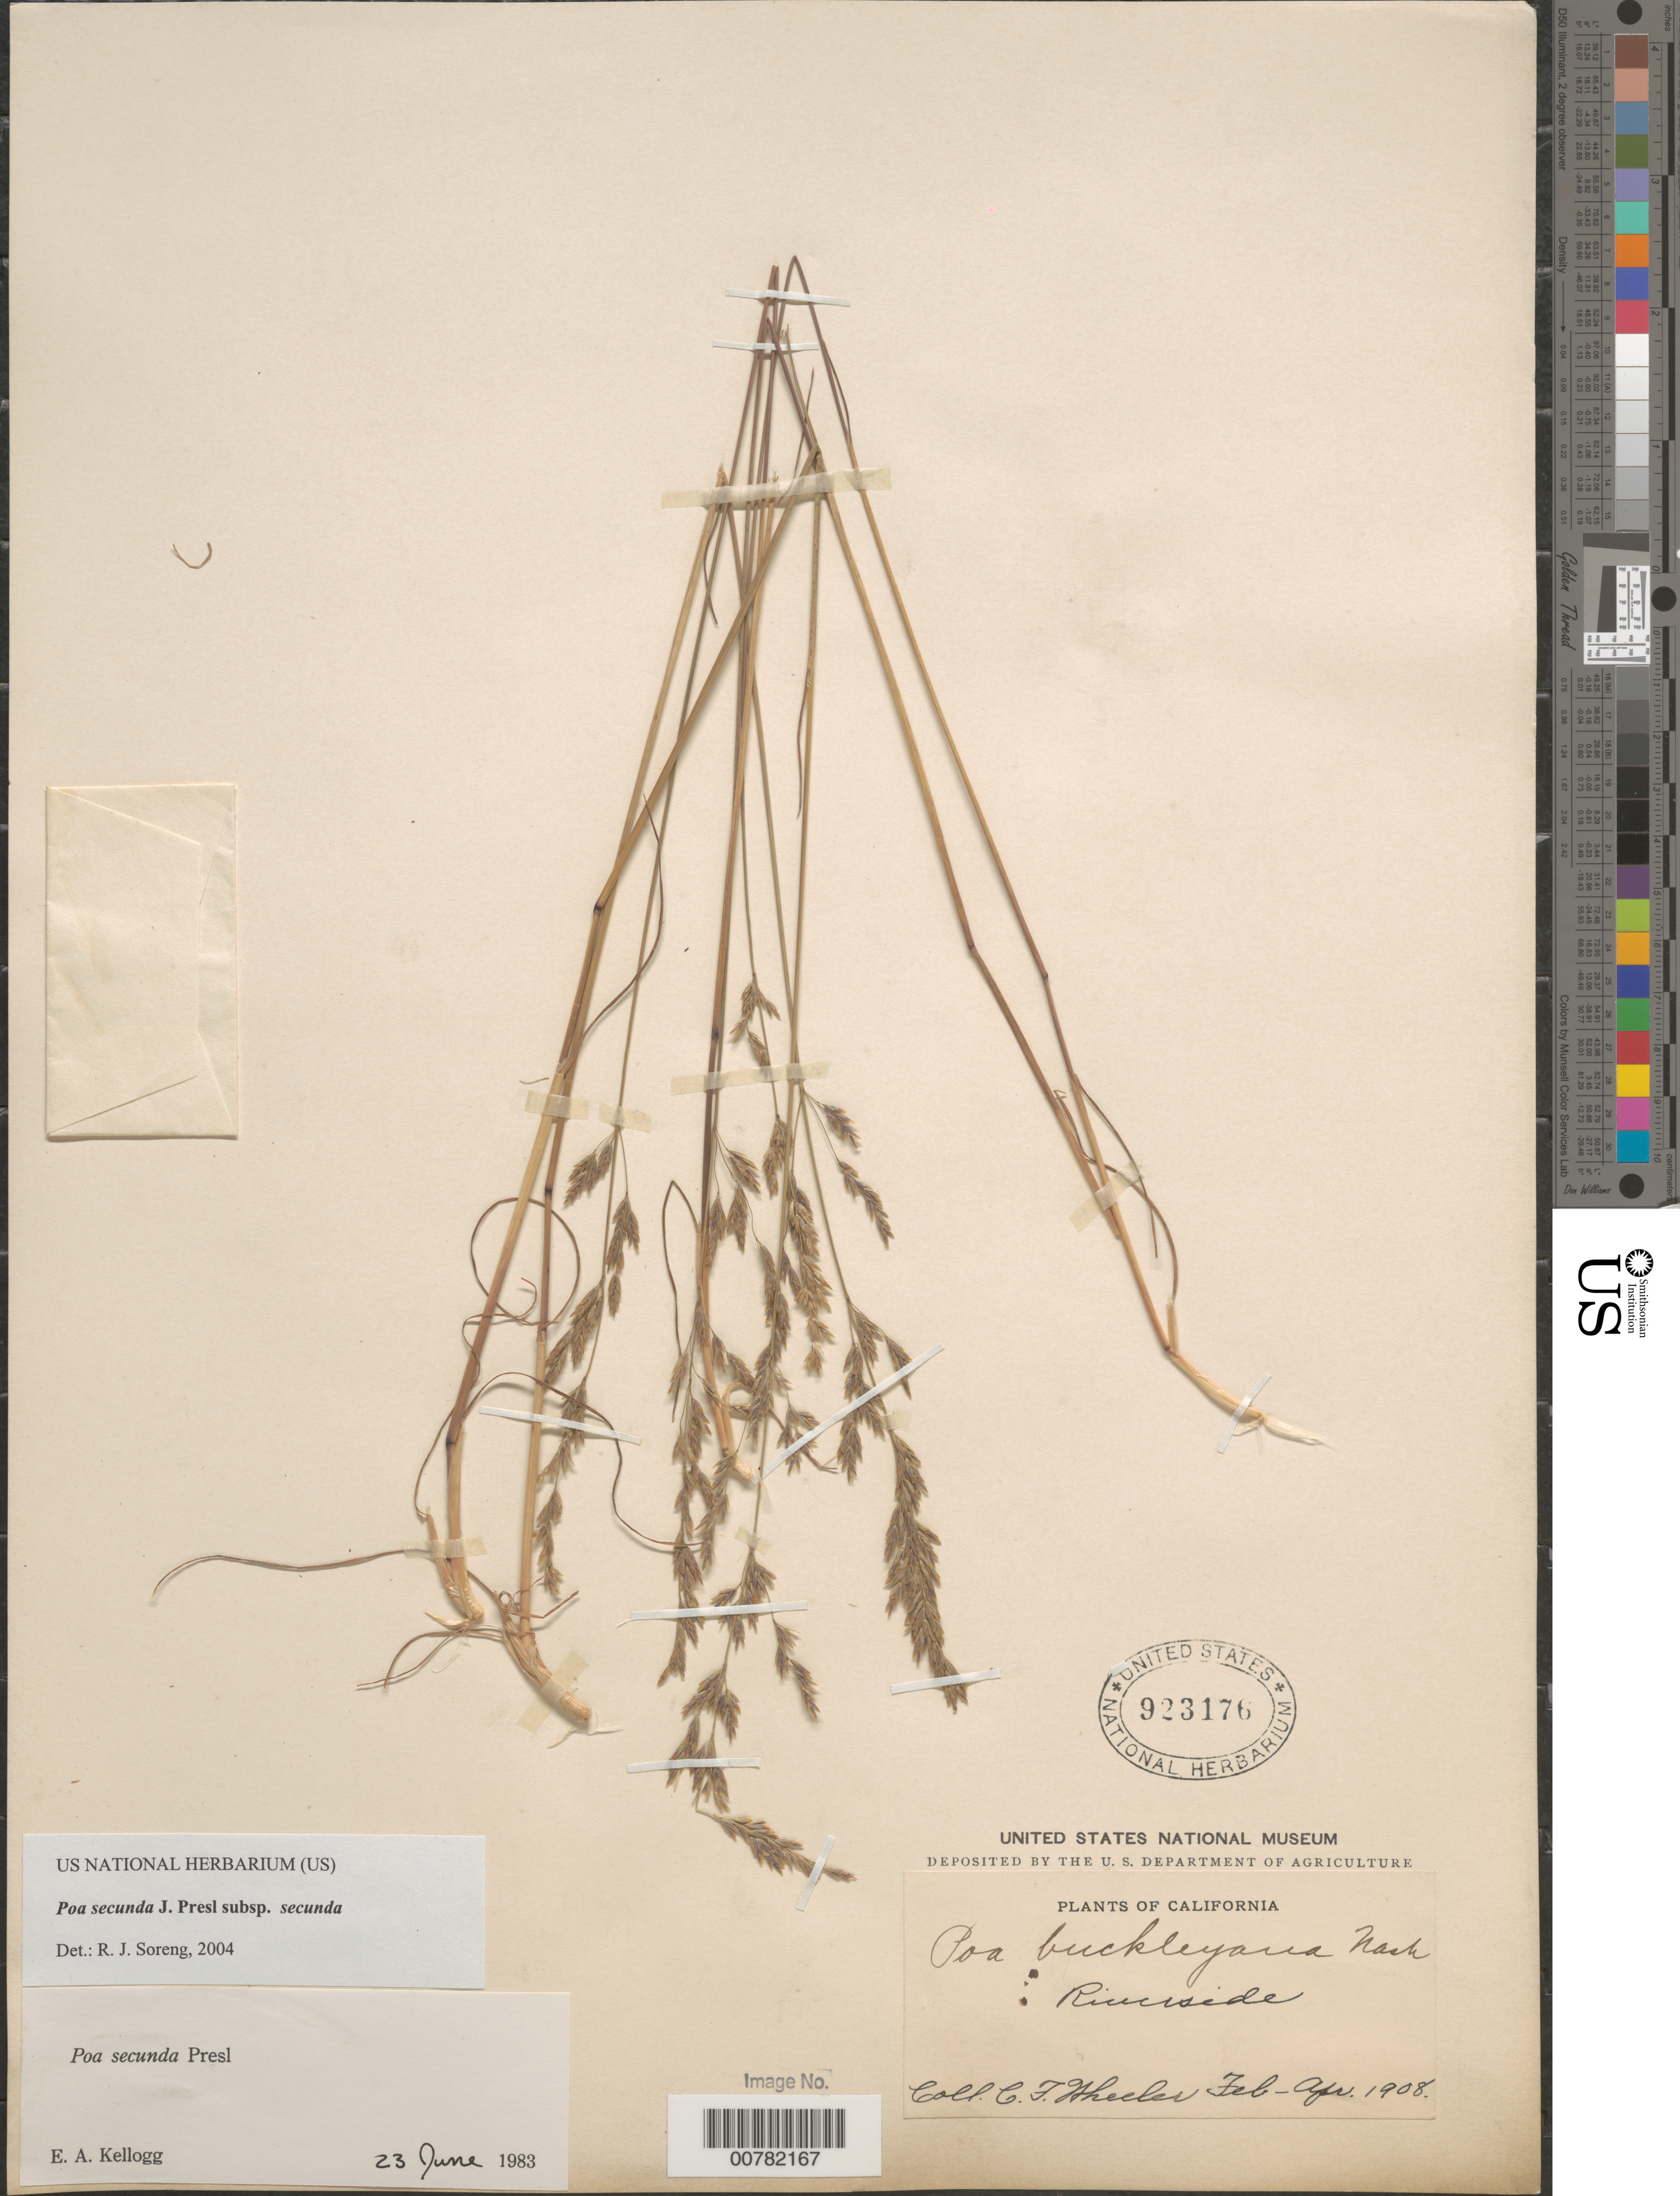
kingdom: Plantae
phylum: Tracheophyta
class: Liliopsida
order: Poales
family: Poaceae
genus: Poa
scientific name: Poa secunda subsp. secunda var. secunda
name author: J. Presl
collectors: C. Wheeler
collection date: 1908-02/1908-04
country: United States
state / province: California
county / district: Riverside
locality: Riverside.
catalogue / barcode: US 923176